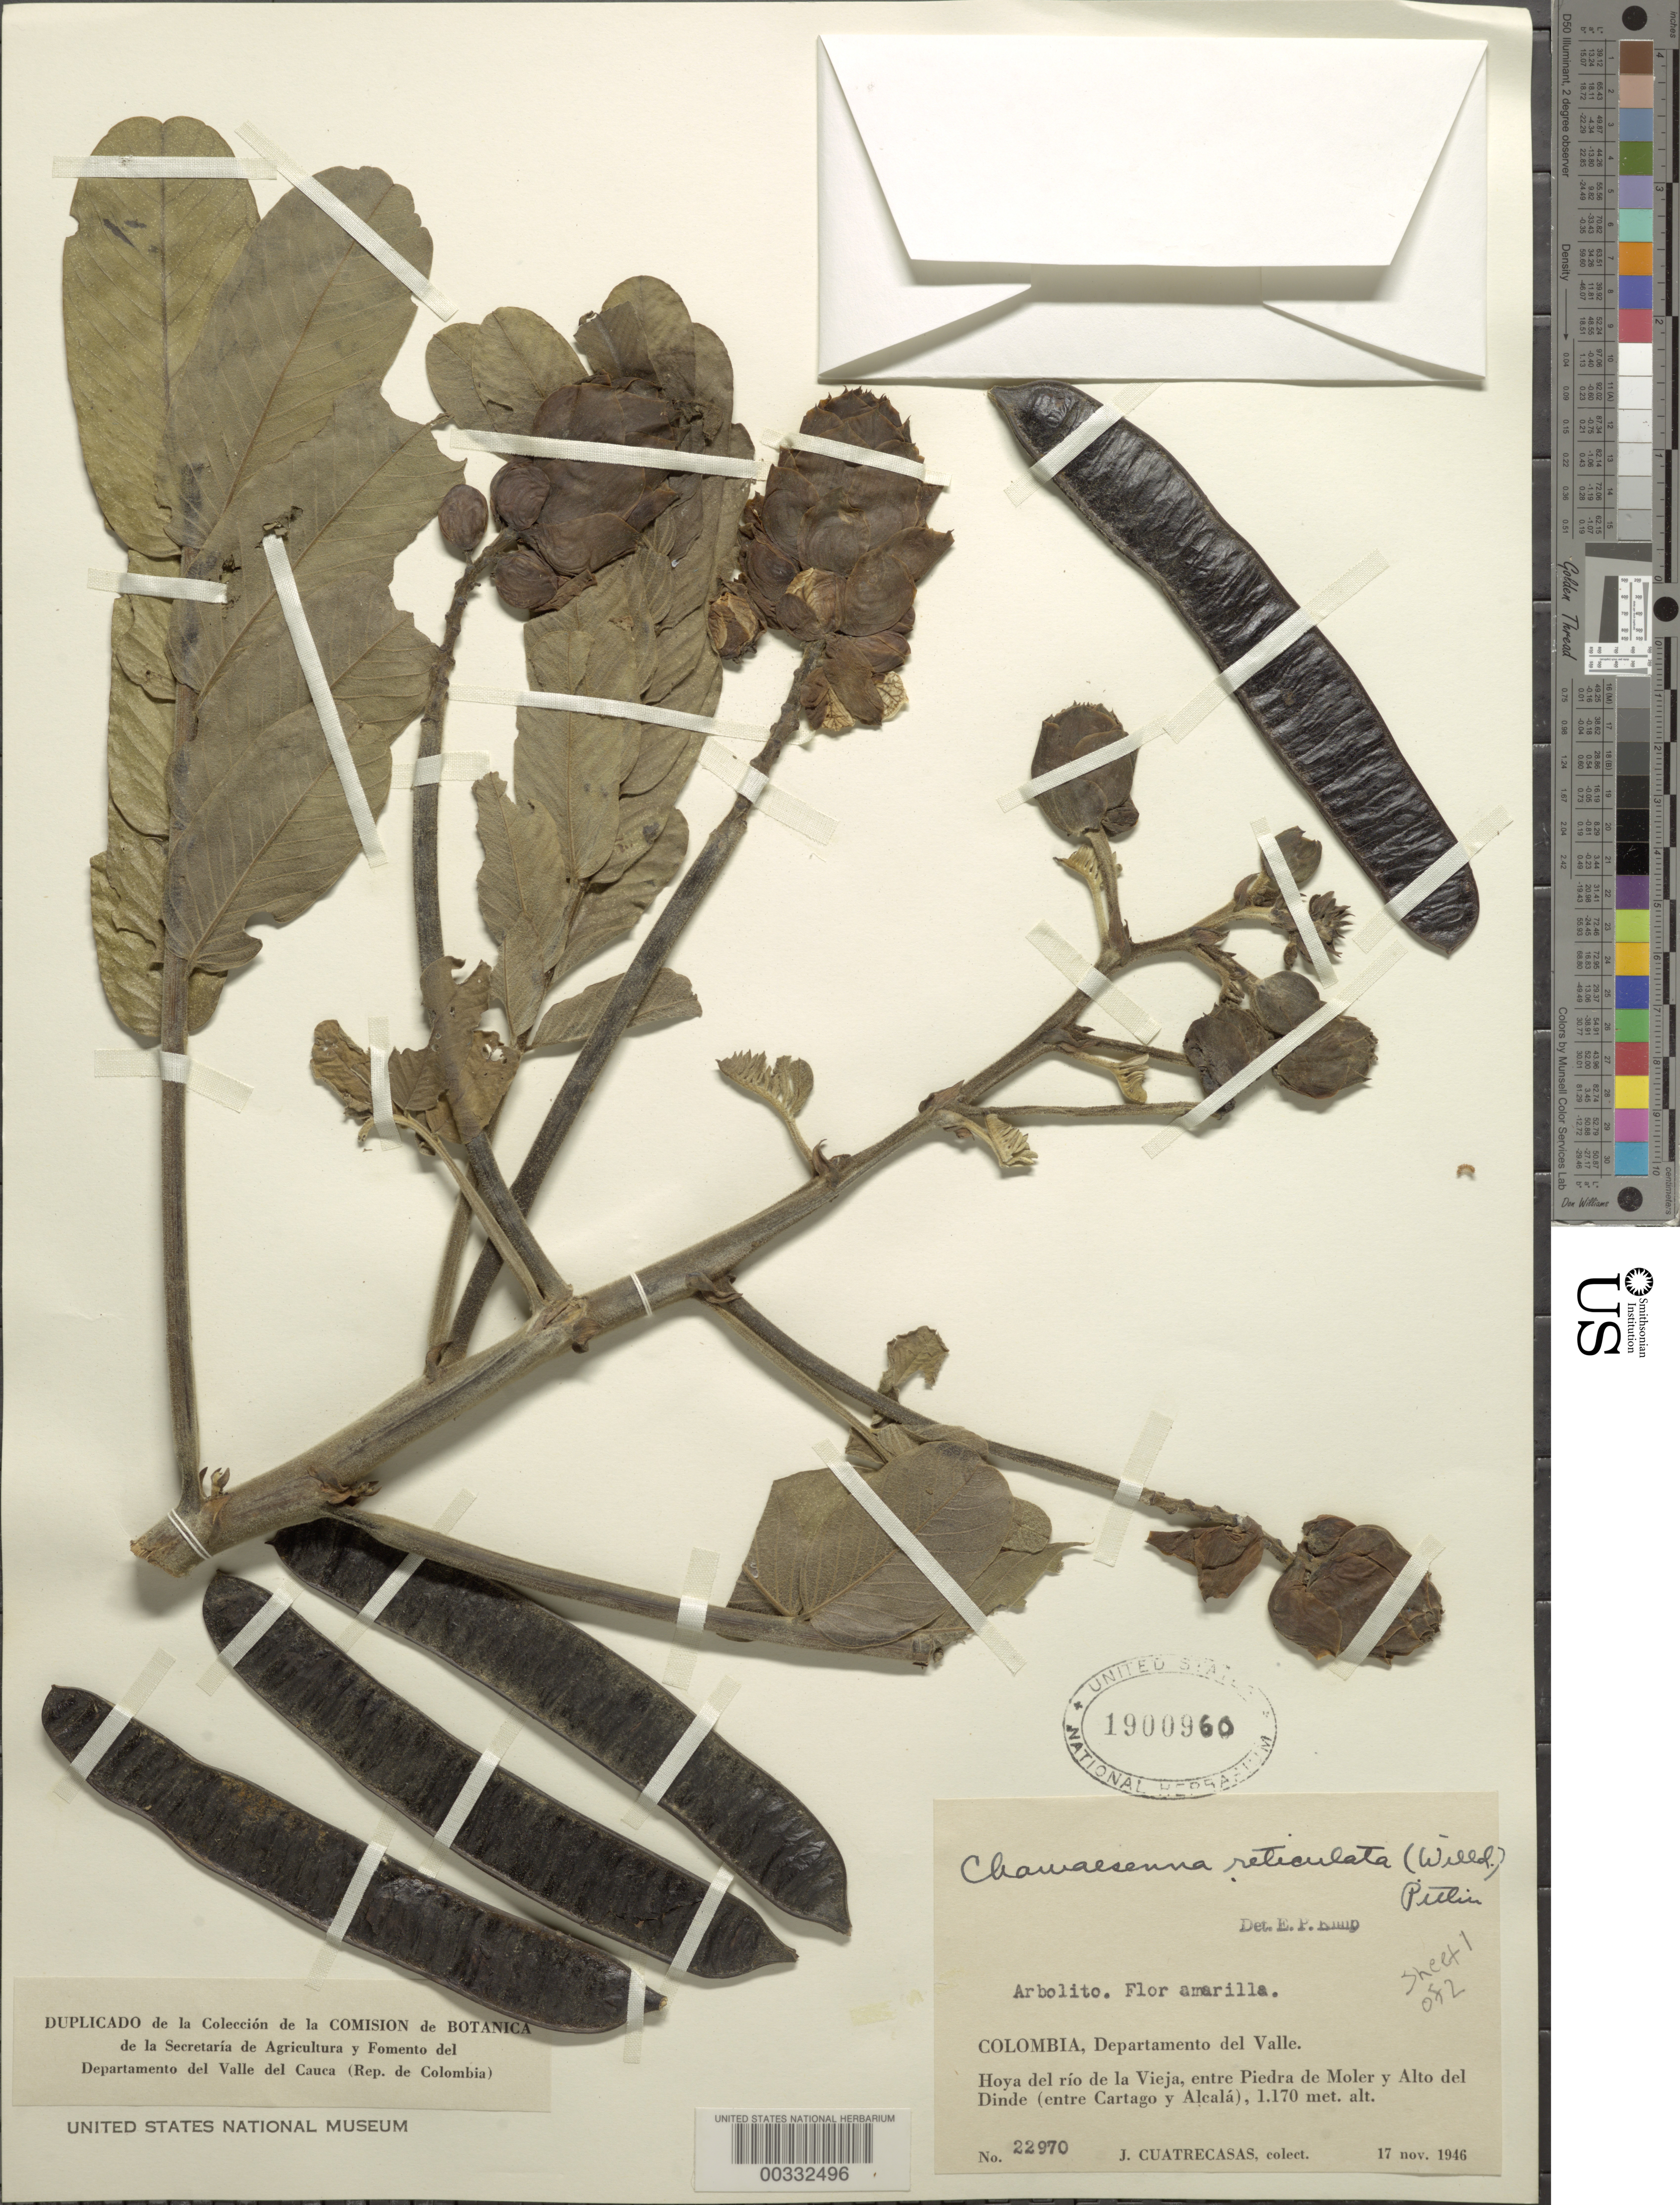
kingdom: Plantae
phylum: Tracheophyta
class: Magnoliopsida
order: Fabales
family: Fabaceae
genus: Senna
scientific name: Senna reticulata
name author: (Willd.) H.S. Irwin & Barneby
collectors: J. Cuatrecasas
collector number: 22970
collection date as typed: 17 Nov 1946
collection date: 1946-11-17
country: Colombia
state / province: Valle del Cauca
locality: Hoya del Rio de la Vieja, entre Piedra de Moler y Alto del Dinde ( entre Cartago y Alcala)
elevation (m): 1170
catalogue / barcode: US 1900960